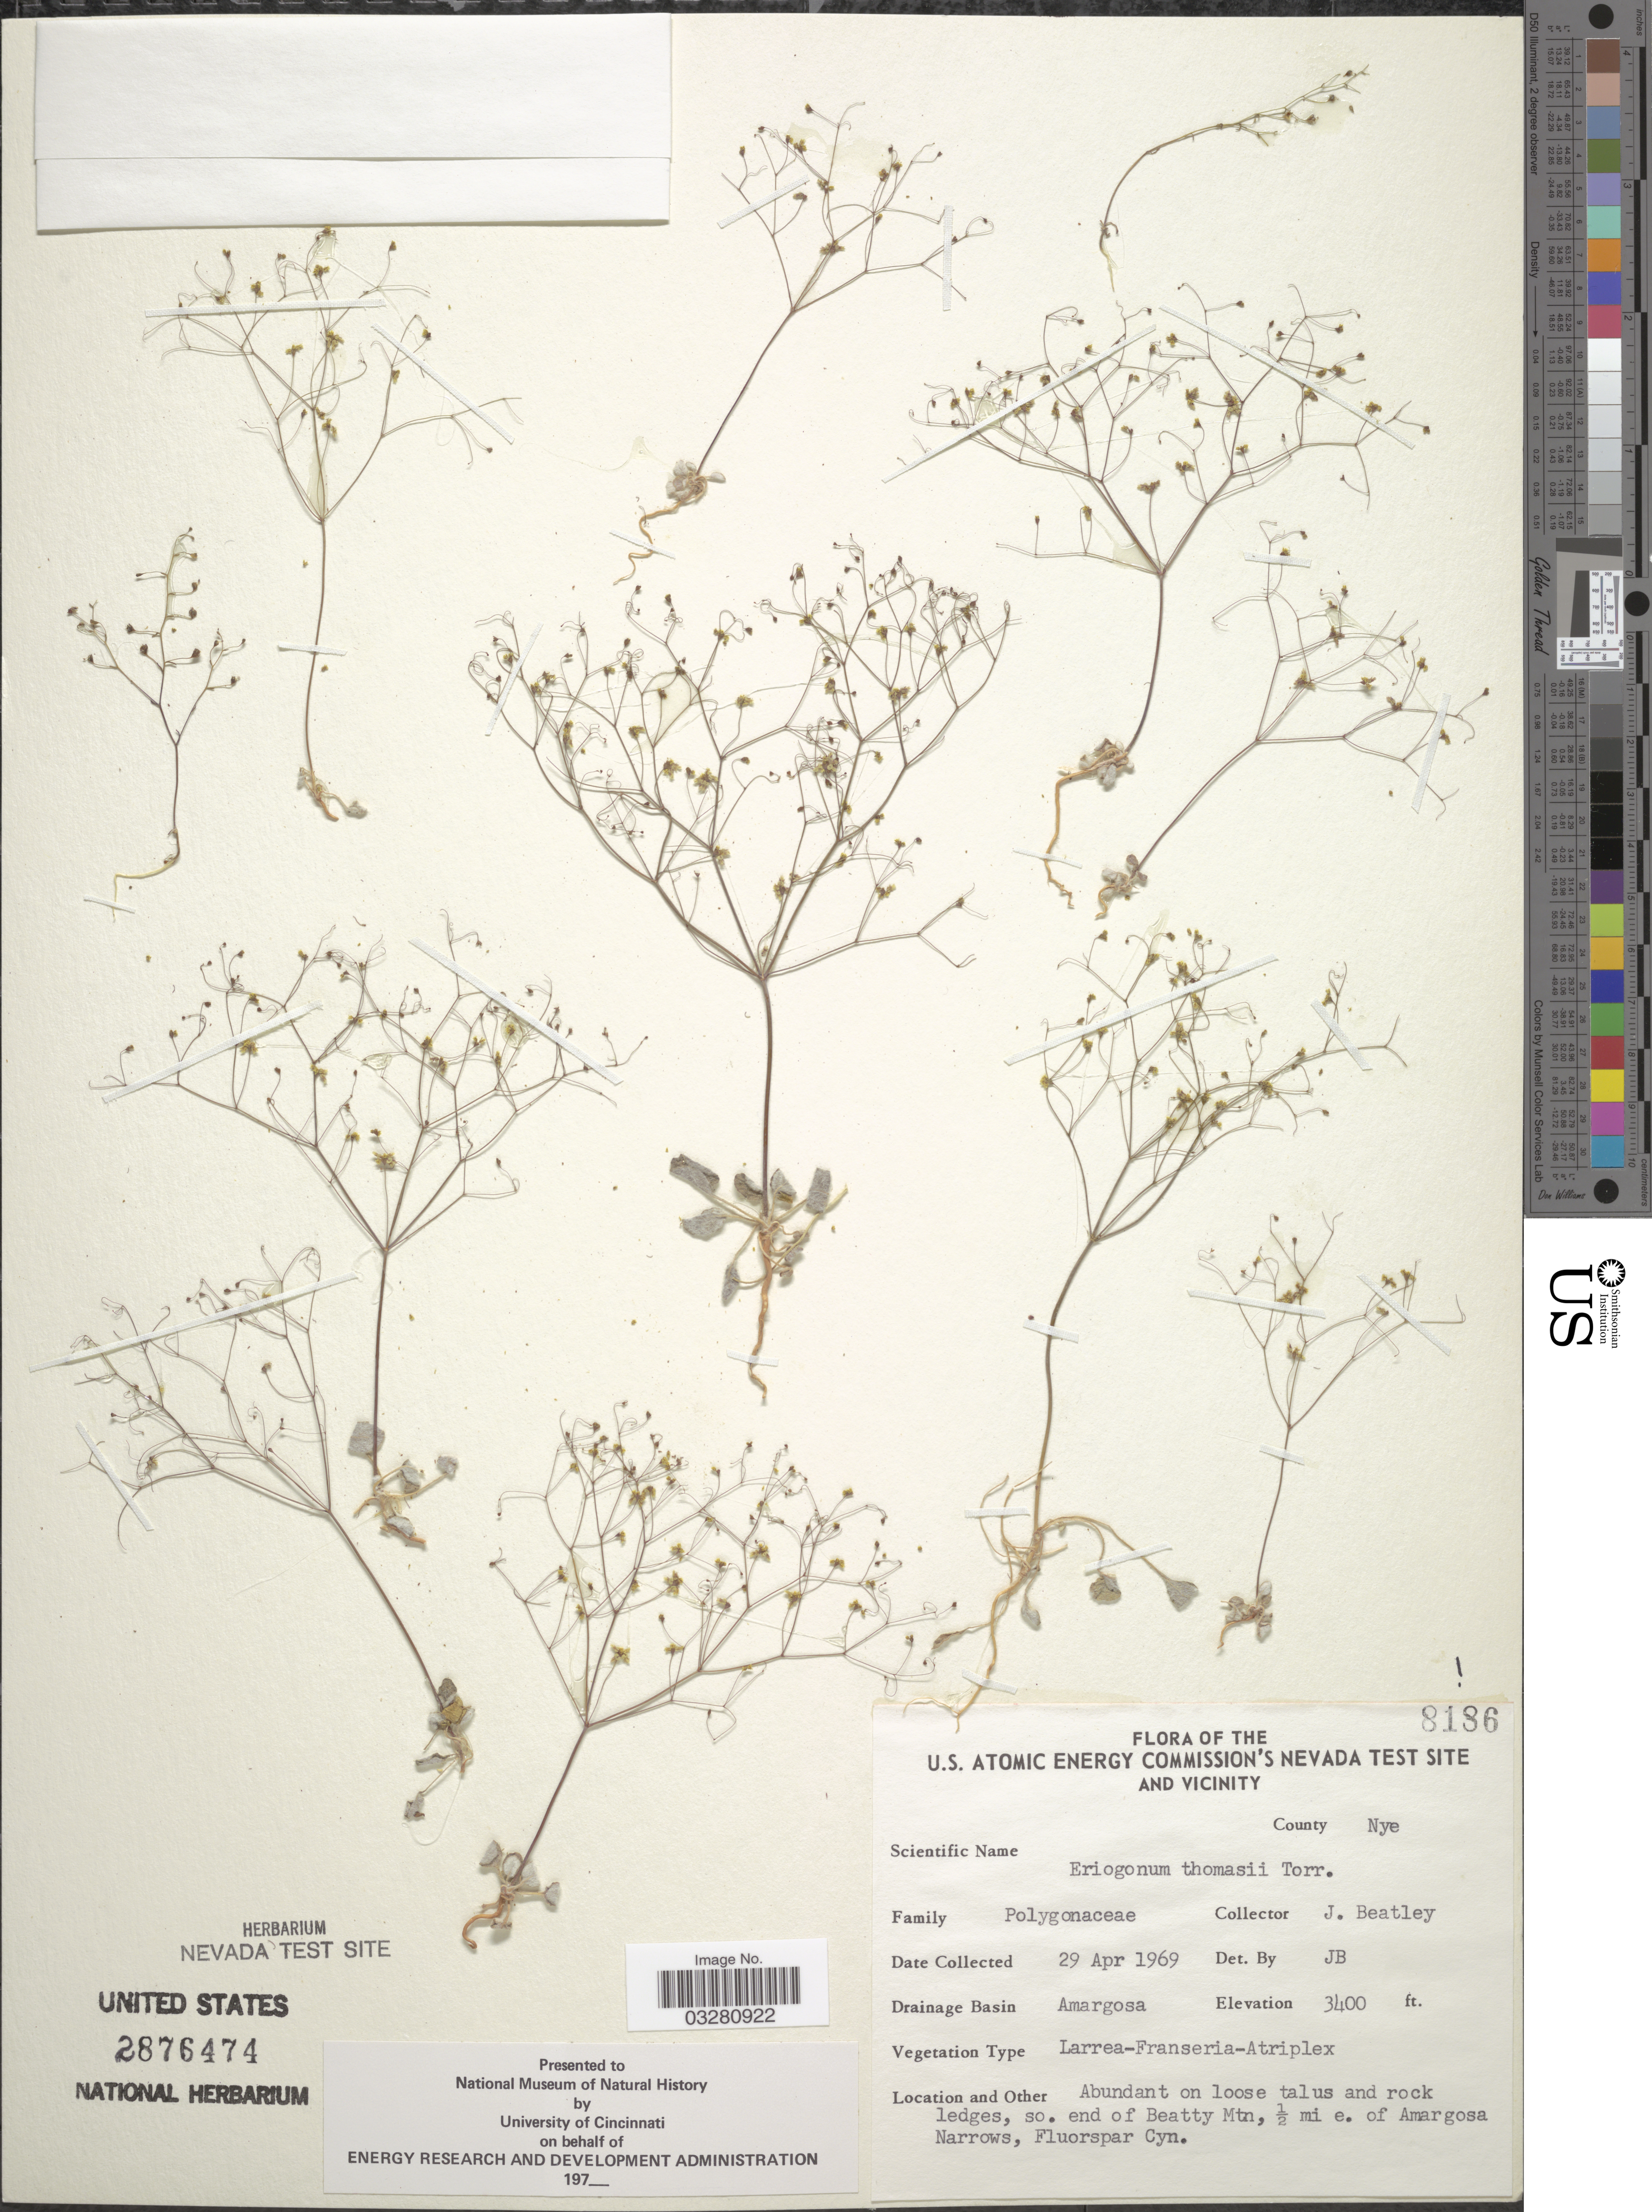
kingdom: Plantae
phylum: Tracheophyta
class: Magnoliopsida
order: Caryophyllales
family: Polygonaceae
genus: Eriogonum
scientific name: Eriogonum thomasii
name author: Torr.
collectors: J. C. Beatley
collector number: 8186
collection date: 1969-04-29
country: United States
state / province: Nevada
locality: U. S. Atomic Energy Commission's Nevada Test Site and Vicinity. County Nye. Drainage Basin Amargosa. So. end of Beatty Mtn, ½ mi e. of Amargosa Narrows, Fluorspar Cyn.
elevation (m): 1036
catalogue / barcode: US 2876474